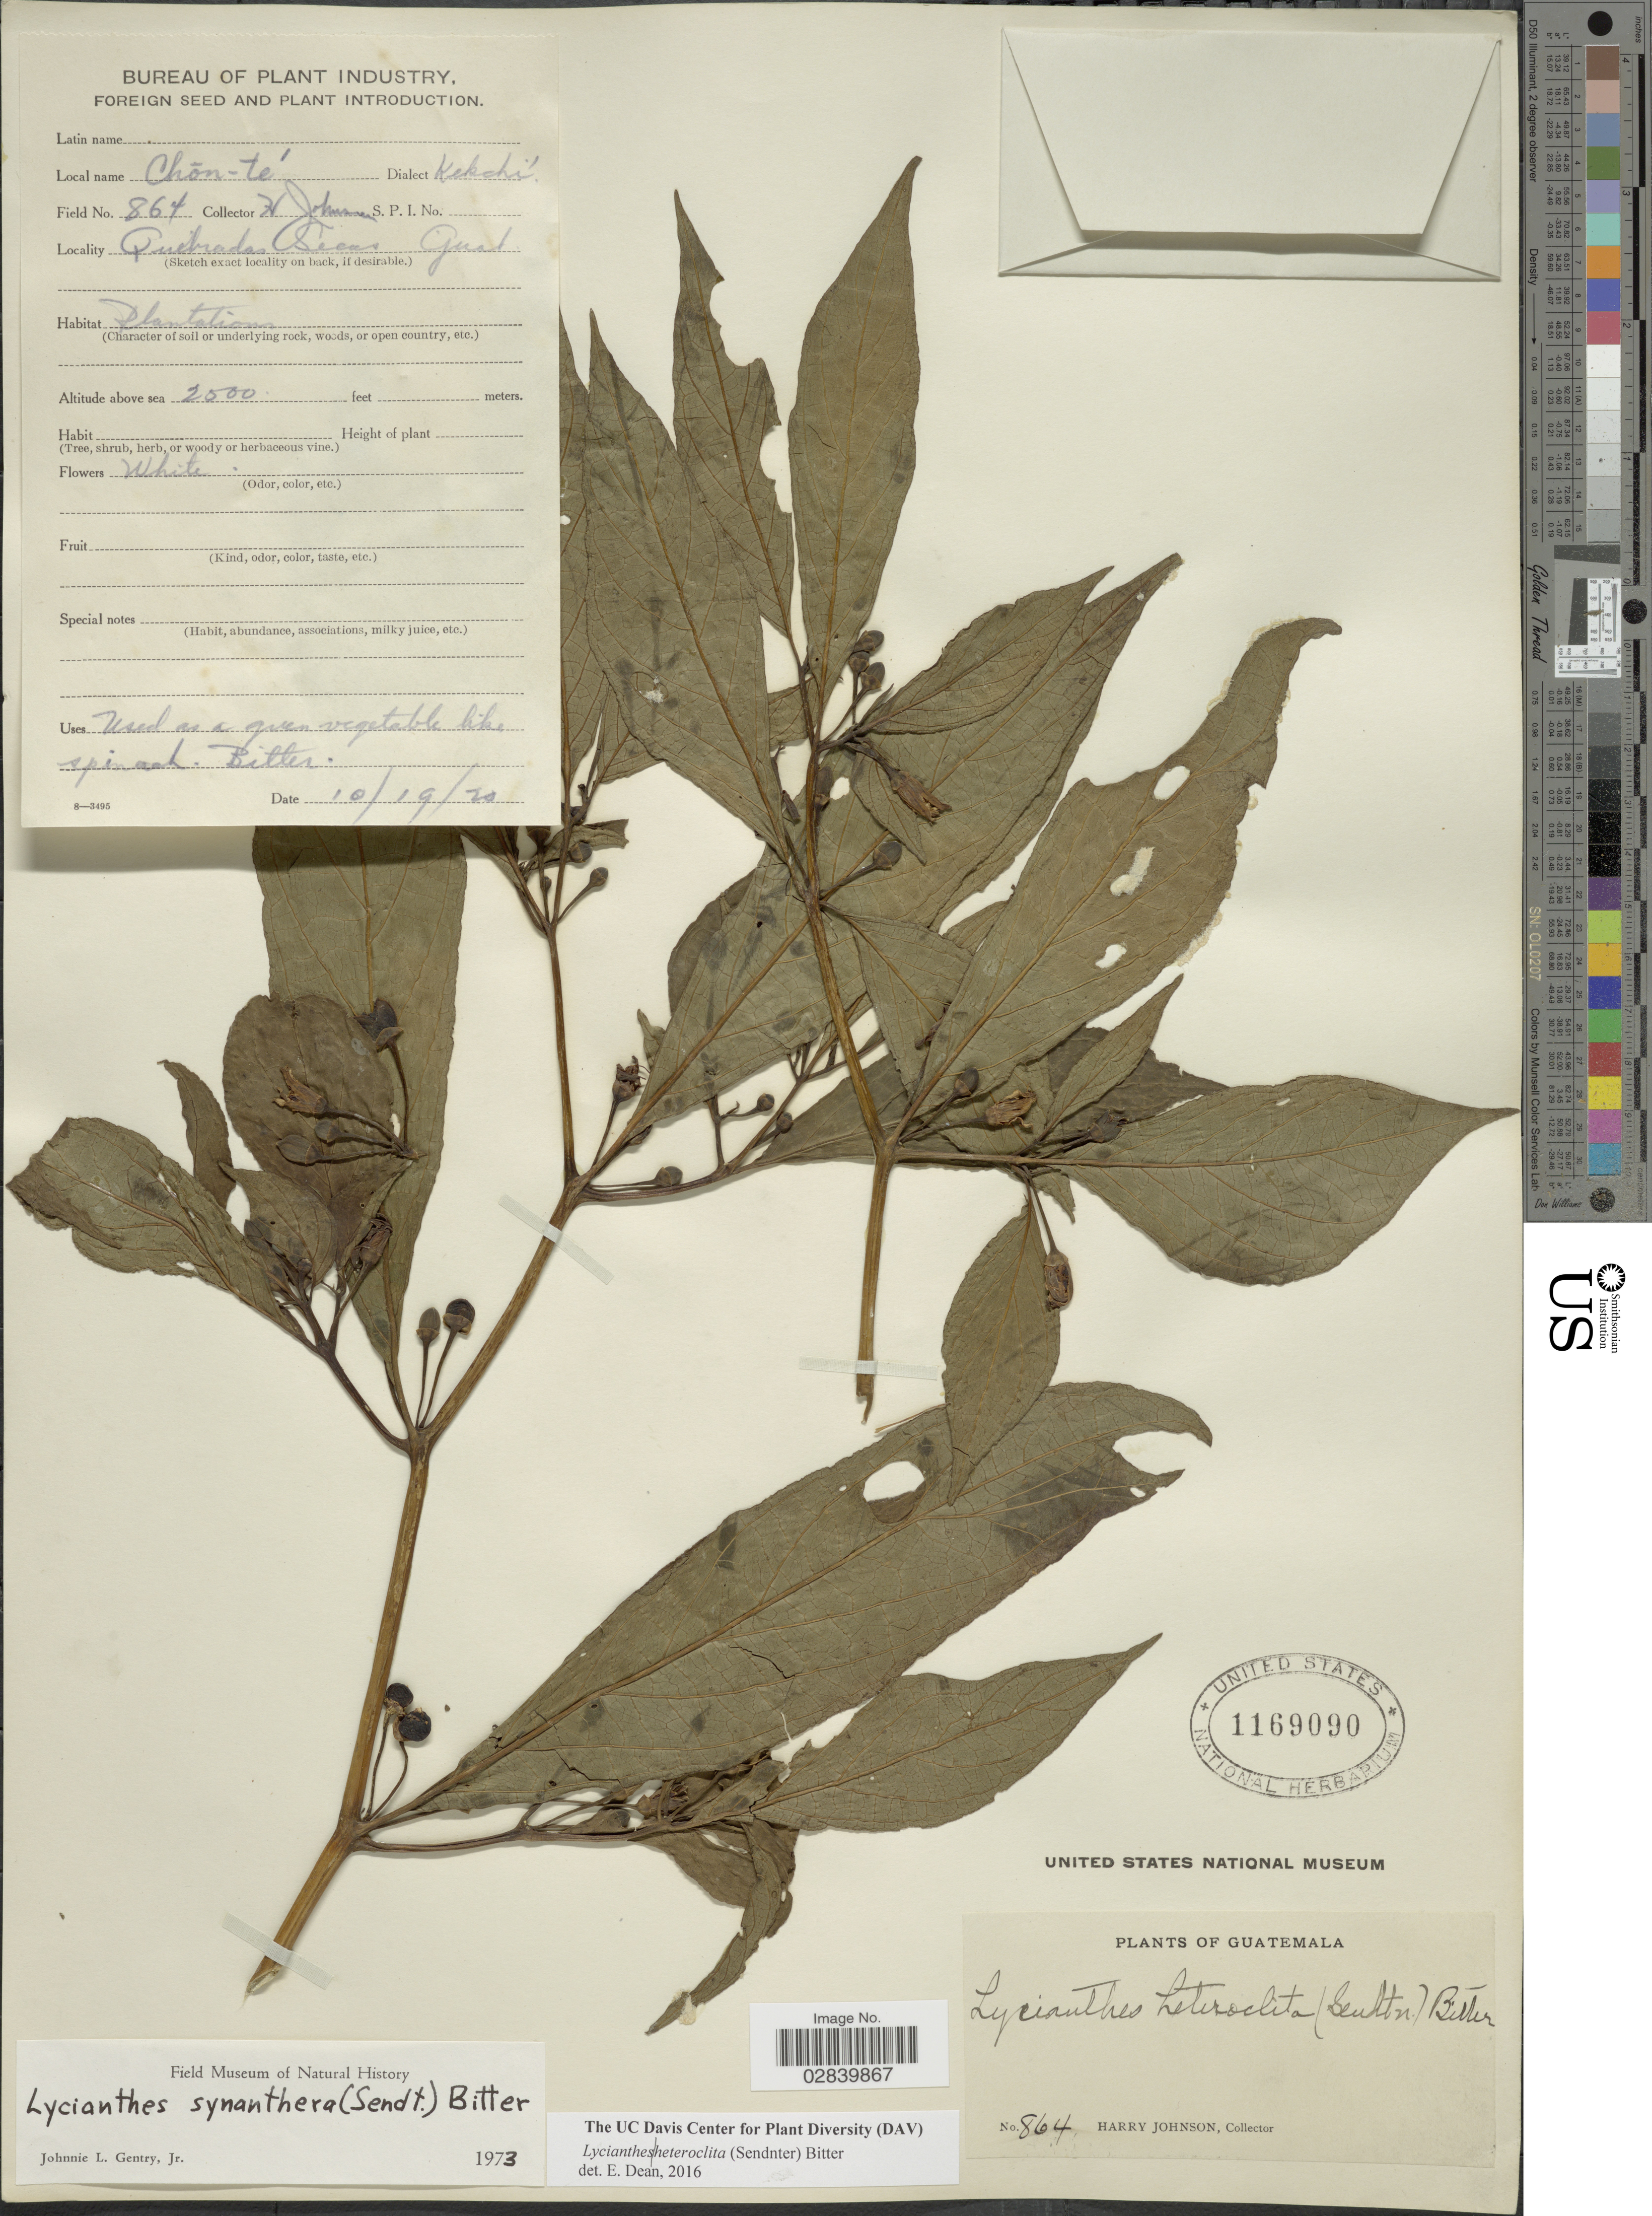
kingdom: Plantae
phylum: Tracheophyta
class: Magnoliopsida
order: Solanales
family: Solanaceae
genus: Lycianthes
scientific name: Lycianthes heteroclita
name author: (Sendtn.) Bitter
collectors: H. Johnson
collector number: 864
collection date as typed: Transcribed d/m/y: 19/10/20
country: Guatemala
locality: Quebradas Secas.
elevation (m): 762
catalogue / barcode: US 1169090